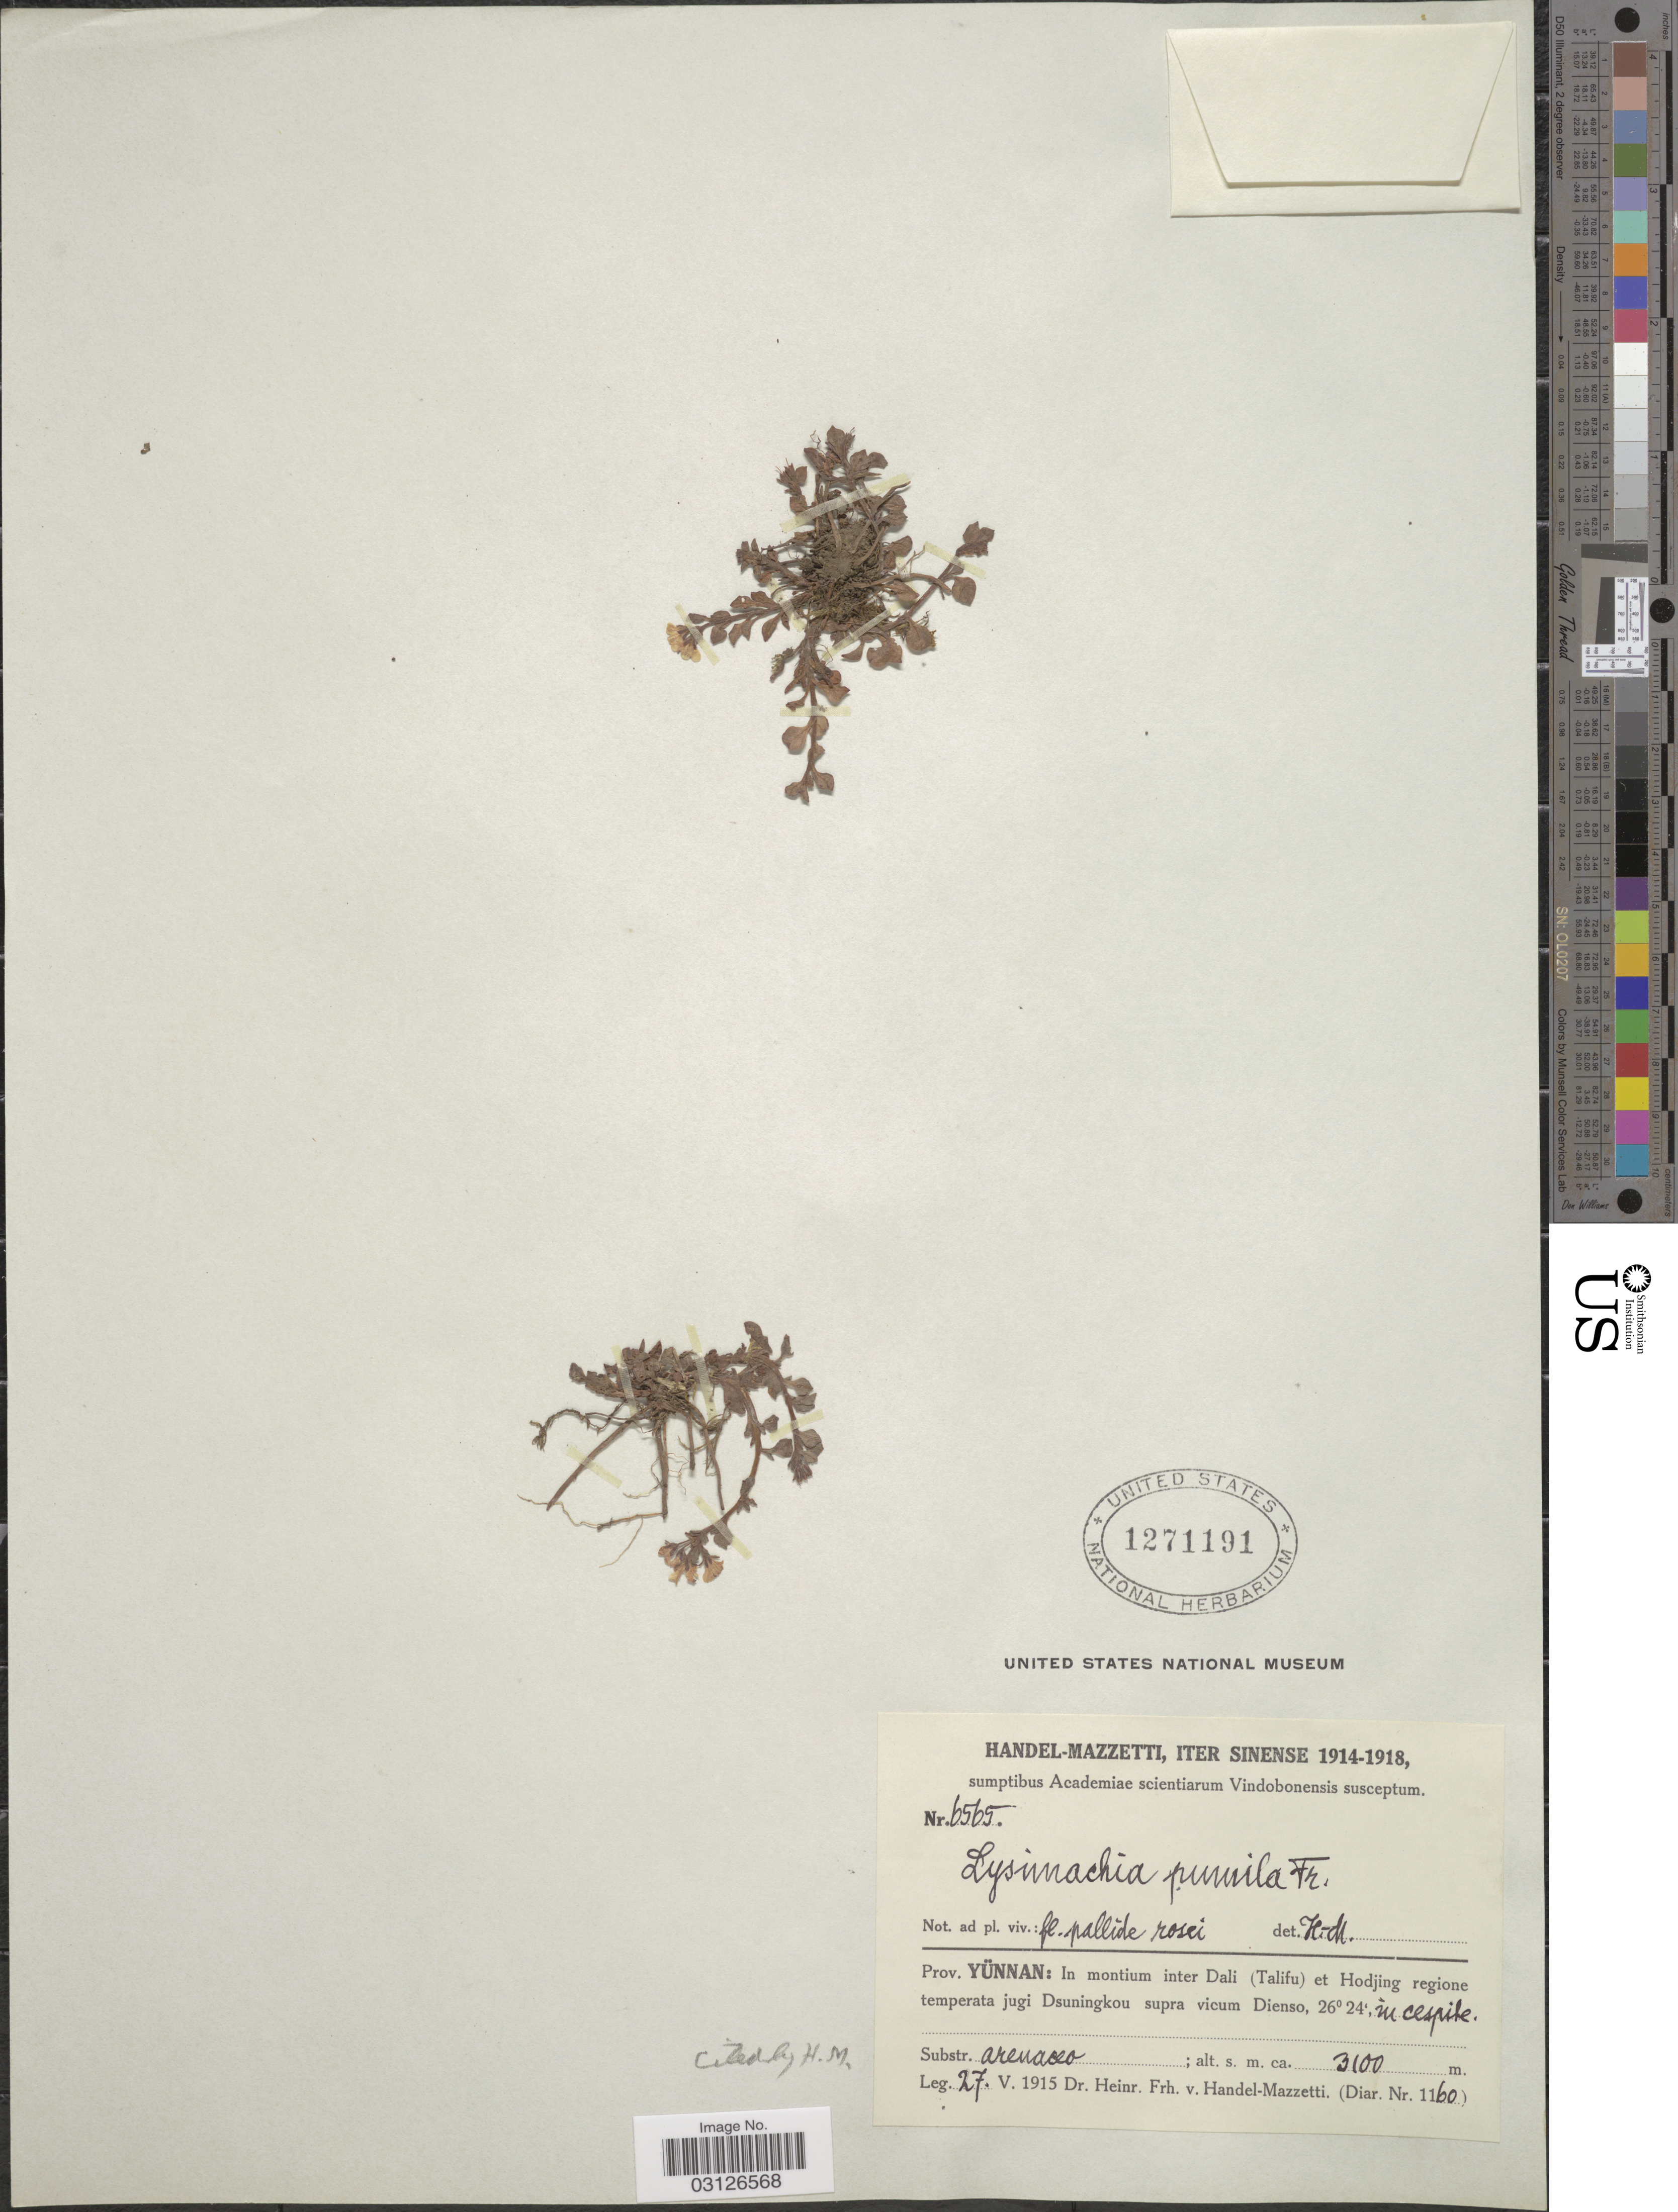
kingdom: Plantae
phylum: Tracheophyta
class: Magnoliopsida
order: Ericales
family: Primulaceae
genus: Lysimachia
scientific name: Lysimachia pumila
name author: (Baudo) Franch.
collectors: H. Handel-Mazzetti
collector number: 6565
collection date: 1915-05-27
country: China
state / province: Yunnan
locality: Prov. Yünnan: In montium inter Dali (Talifu) et Hodjing regione temperata jugi Dsuningkou supra vicum Dienso.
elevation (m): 3100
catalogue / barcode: US 1271191